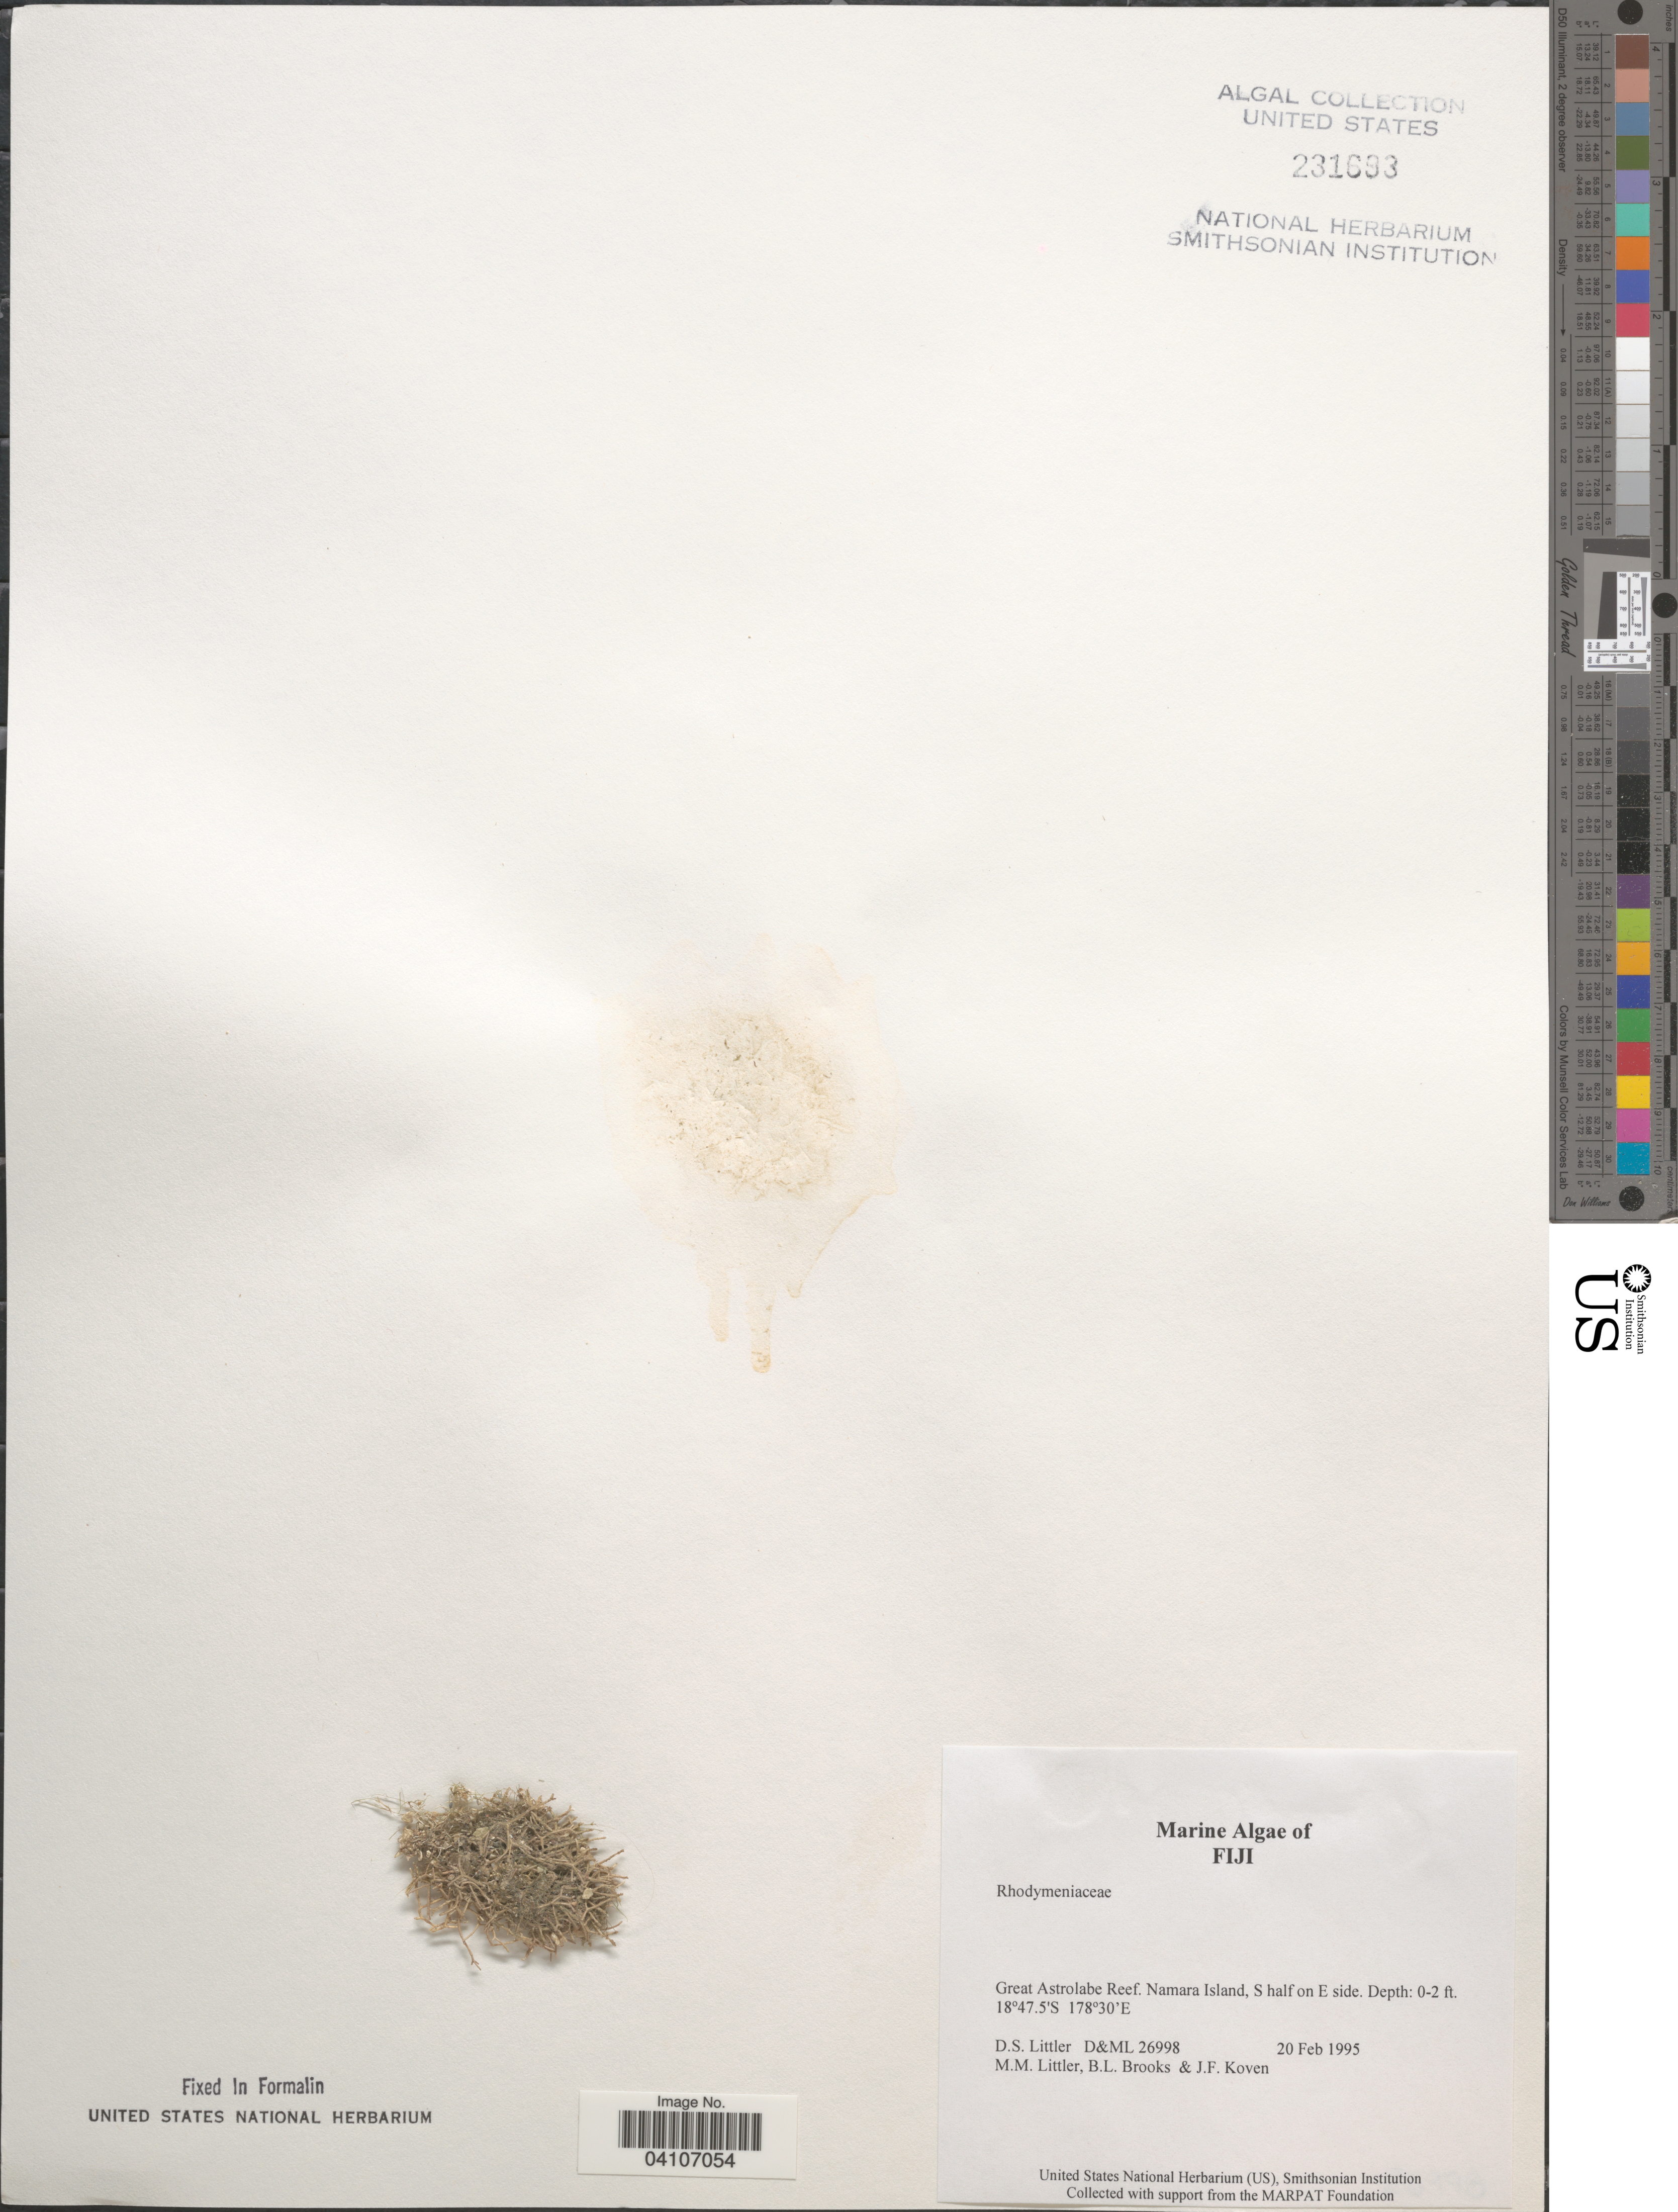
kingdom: Plantae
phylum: Rhodophyta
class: Florideophyceae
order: Rhodymeniales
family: Rhodymeniaceae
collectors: D. S. Littler, B. Brooks & J. Koven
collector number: D&ML26998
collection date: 1995-02-20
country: Fiji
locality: Great Astrolabe Reef. Namara Island, S half on E side.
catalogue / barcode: US 231693